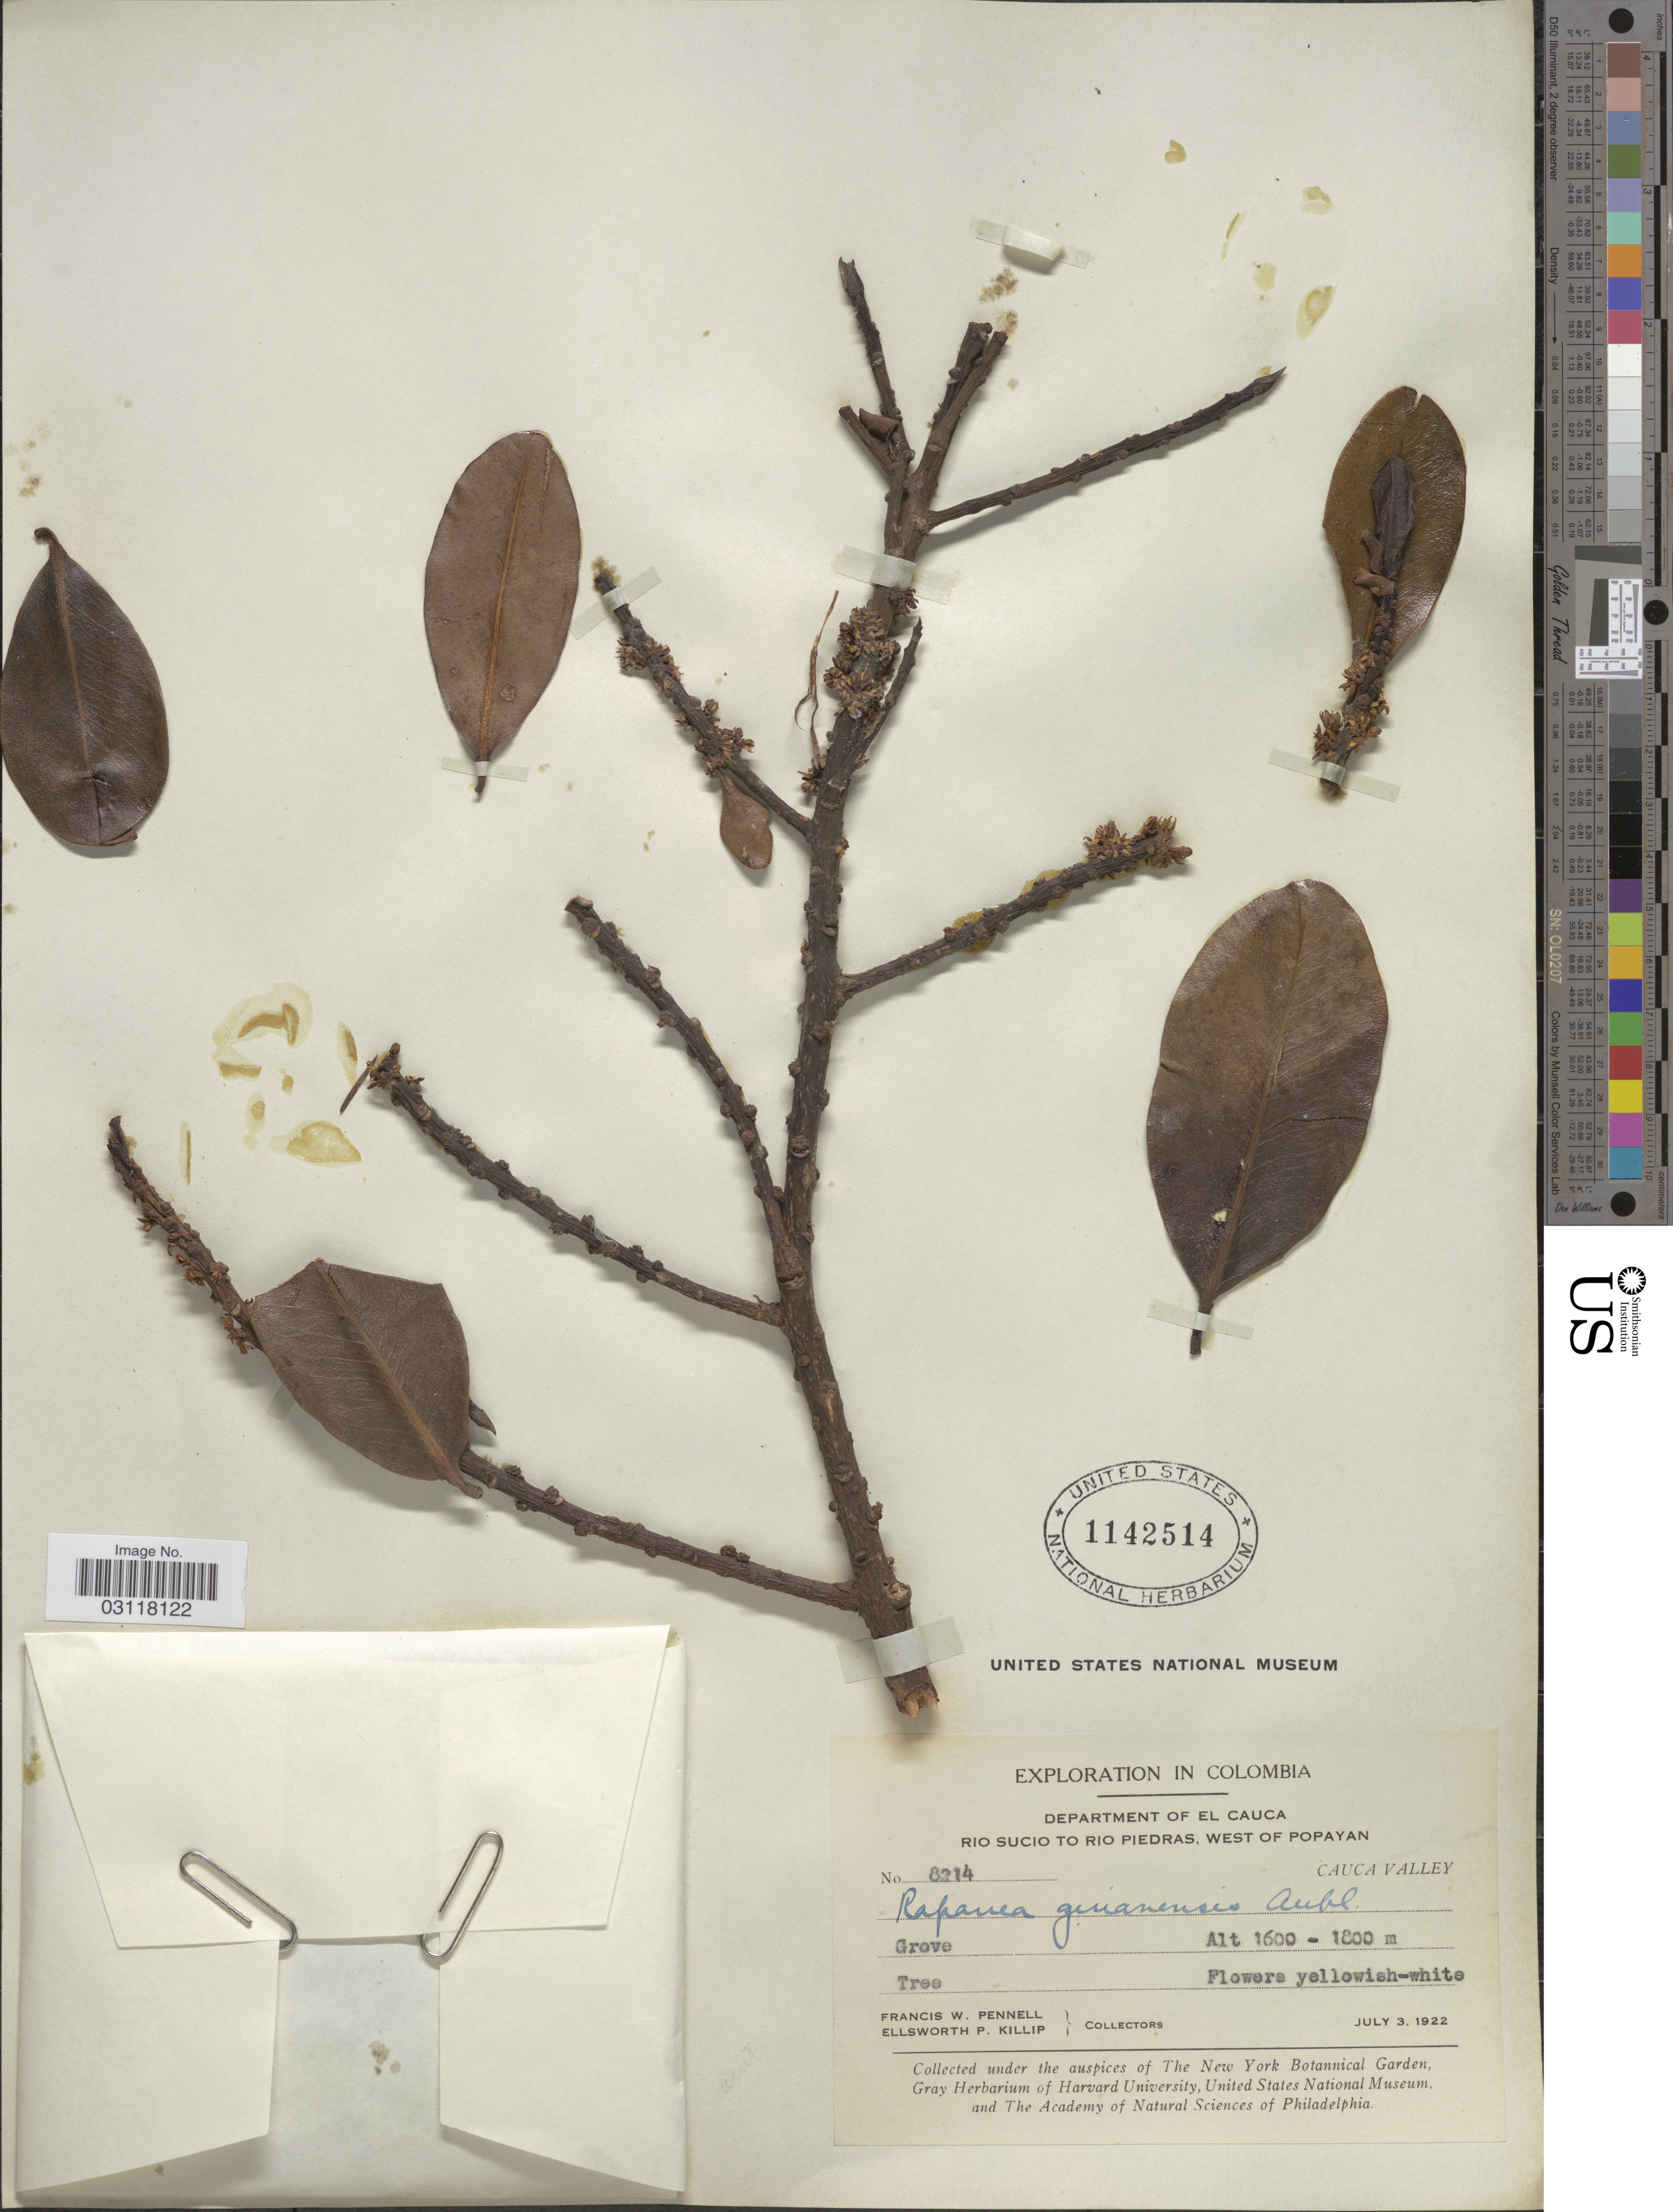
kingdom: Plantae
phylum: Tracheophyta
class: Magnoliopsida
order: Ericales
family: Primulaceae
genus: Rapanea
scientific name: Rapanea guianensis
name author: Aubl.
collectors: F. W. Pennell & E. P. Killip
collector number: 8214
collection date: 1922-07-03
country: Colombia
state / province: Cauca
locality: Department of El Cauca, Rio Sucio to Rio Piedras, West of Popayan, Cauca Valley.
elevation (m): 1600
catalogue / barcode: US 1142514